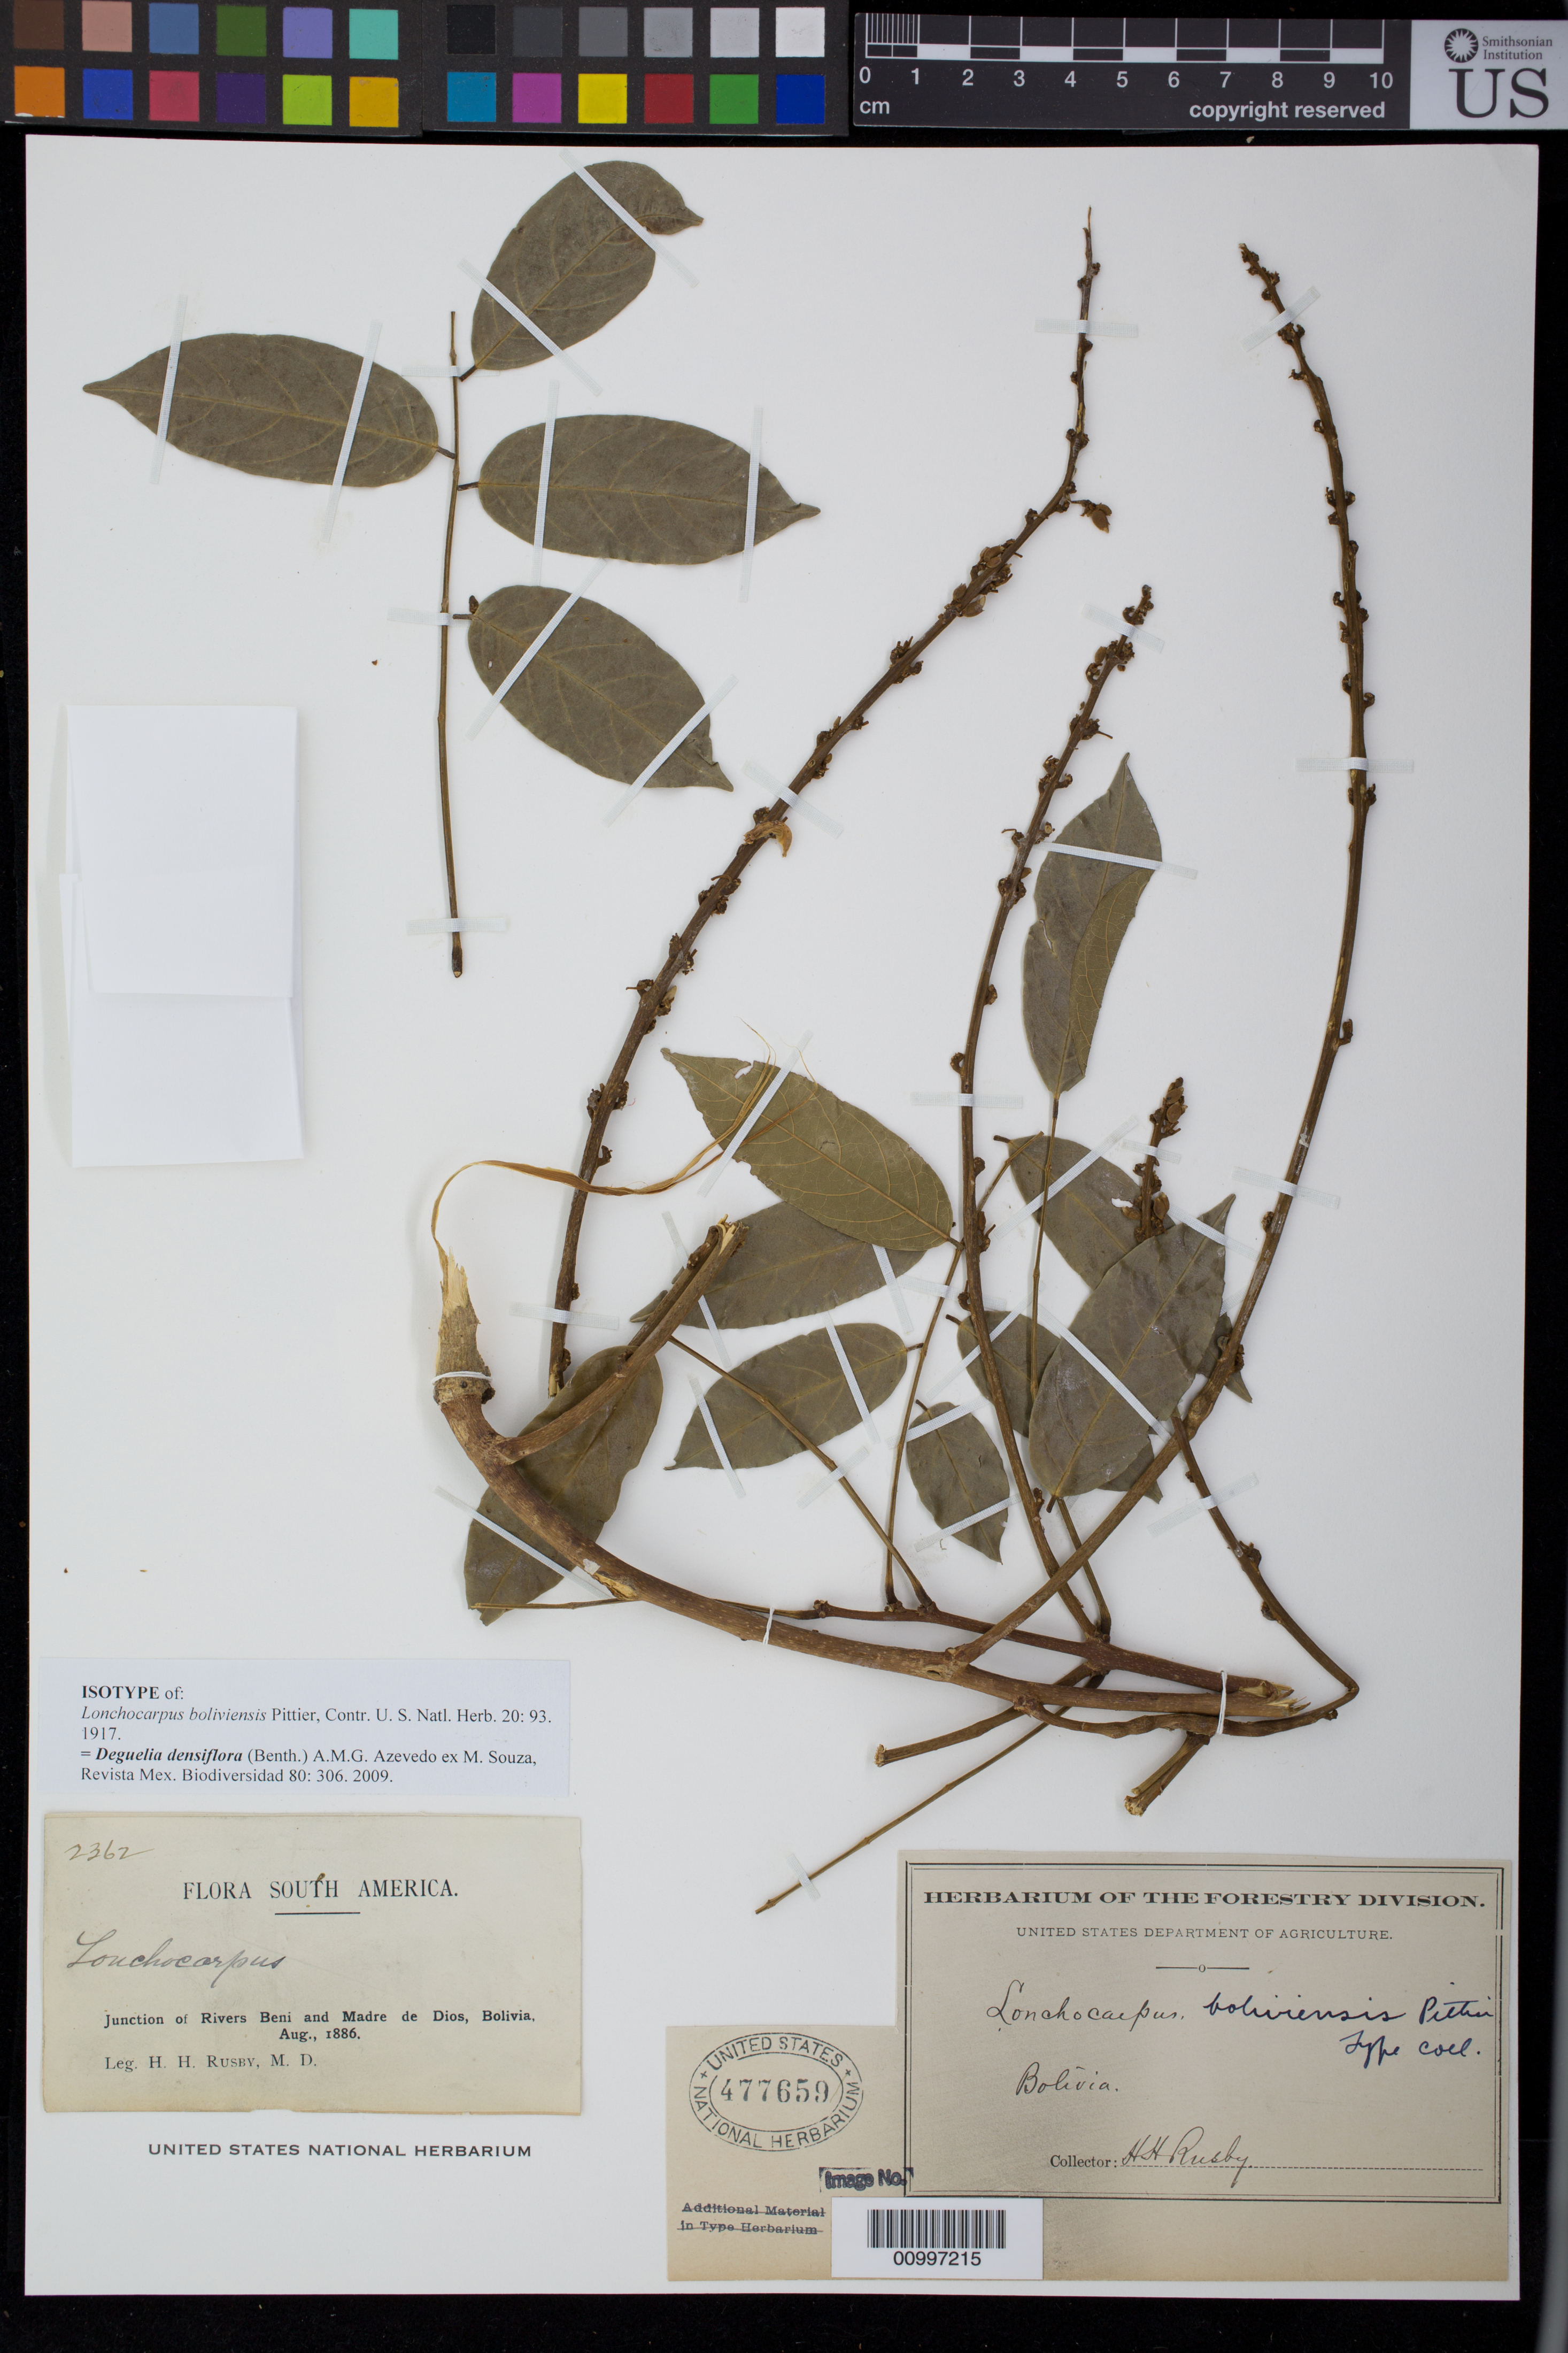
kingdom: Plantae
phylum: Tracheophyta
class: Magnoliopsida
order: Fabales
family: Fabaceae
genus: Lonchocarpus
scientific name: Lonchocarpus boliviensis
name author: Pittier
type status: Isotype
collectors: H. H. Rusby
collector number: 2362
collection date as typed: Aug 1886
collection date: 1886-08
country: Bolivia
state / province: Beni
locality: Junction of Rivers Beni and Madre de Dios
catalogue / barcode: US 477659